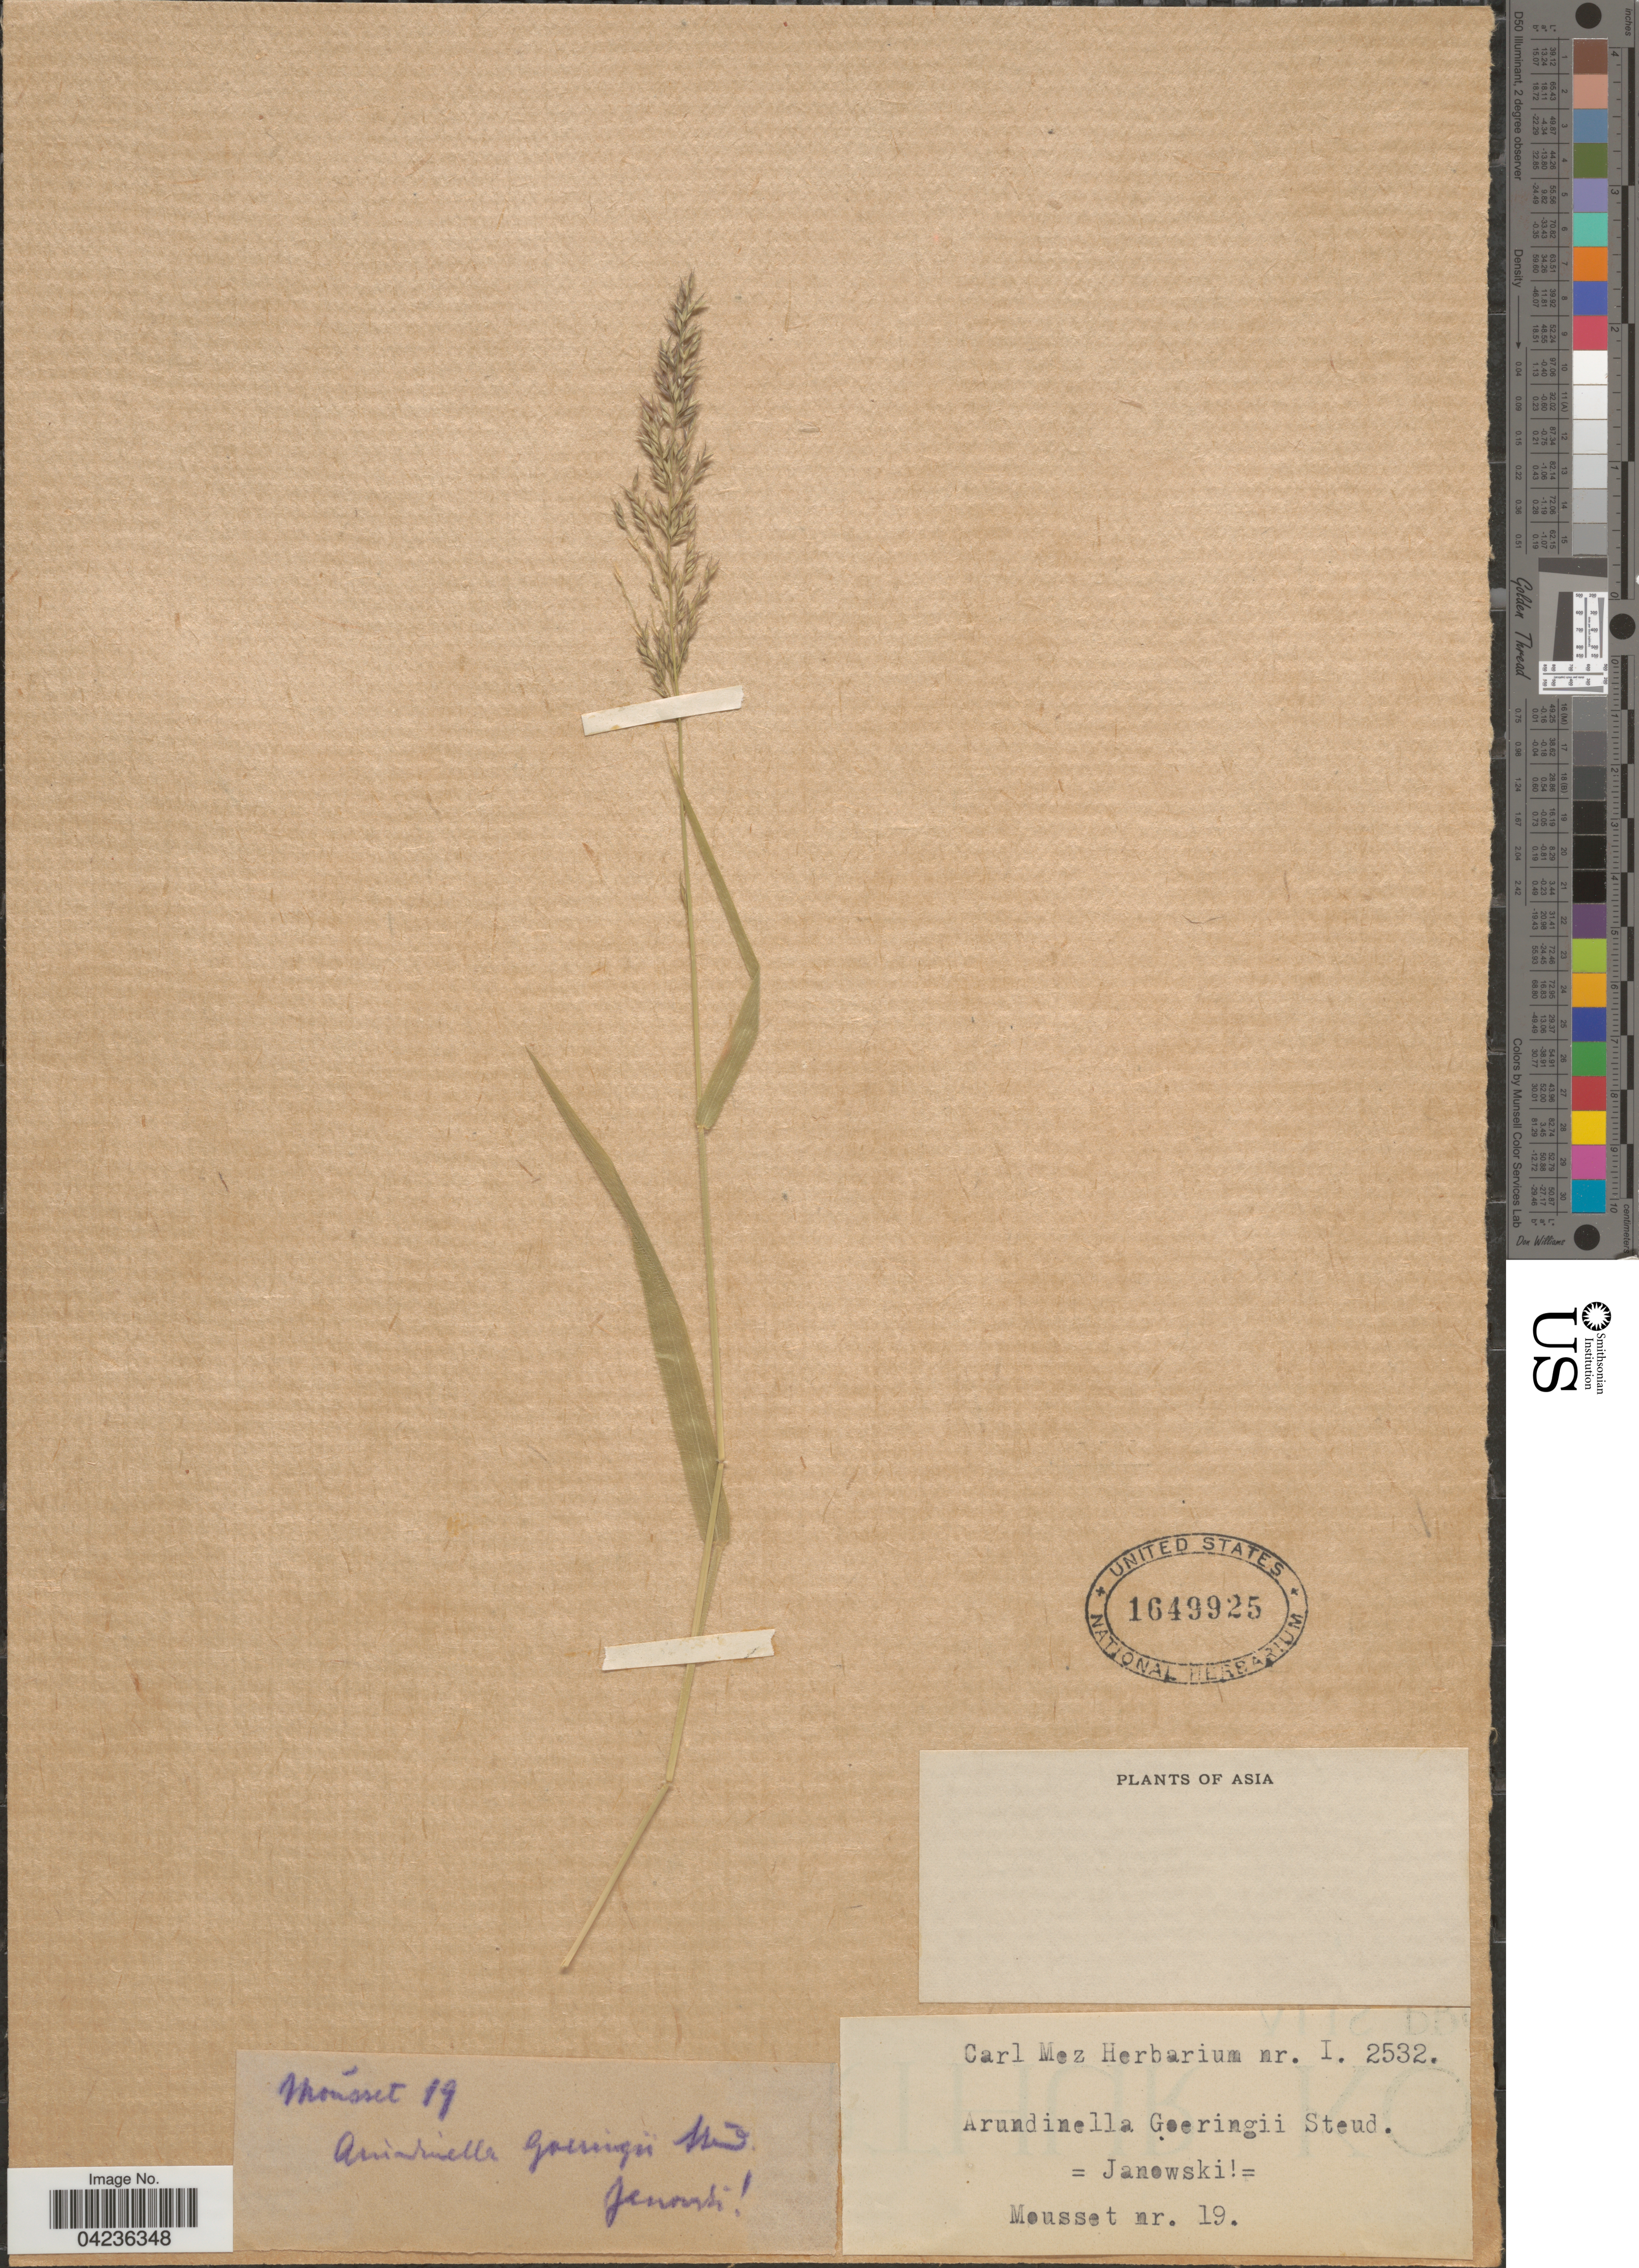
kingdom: Plantae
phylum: Tracheophyta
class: Liliopsida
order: Poales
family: Poaceae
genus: Arundinella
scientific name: Arundinella goeringii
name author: Steud.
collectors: Mousset, --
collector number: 19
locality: Asia.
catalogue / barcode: US 1649925